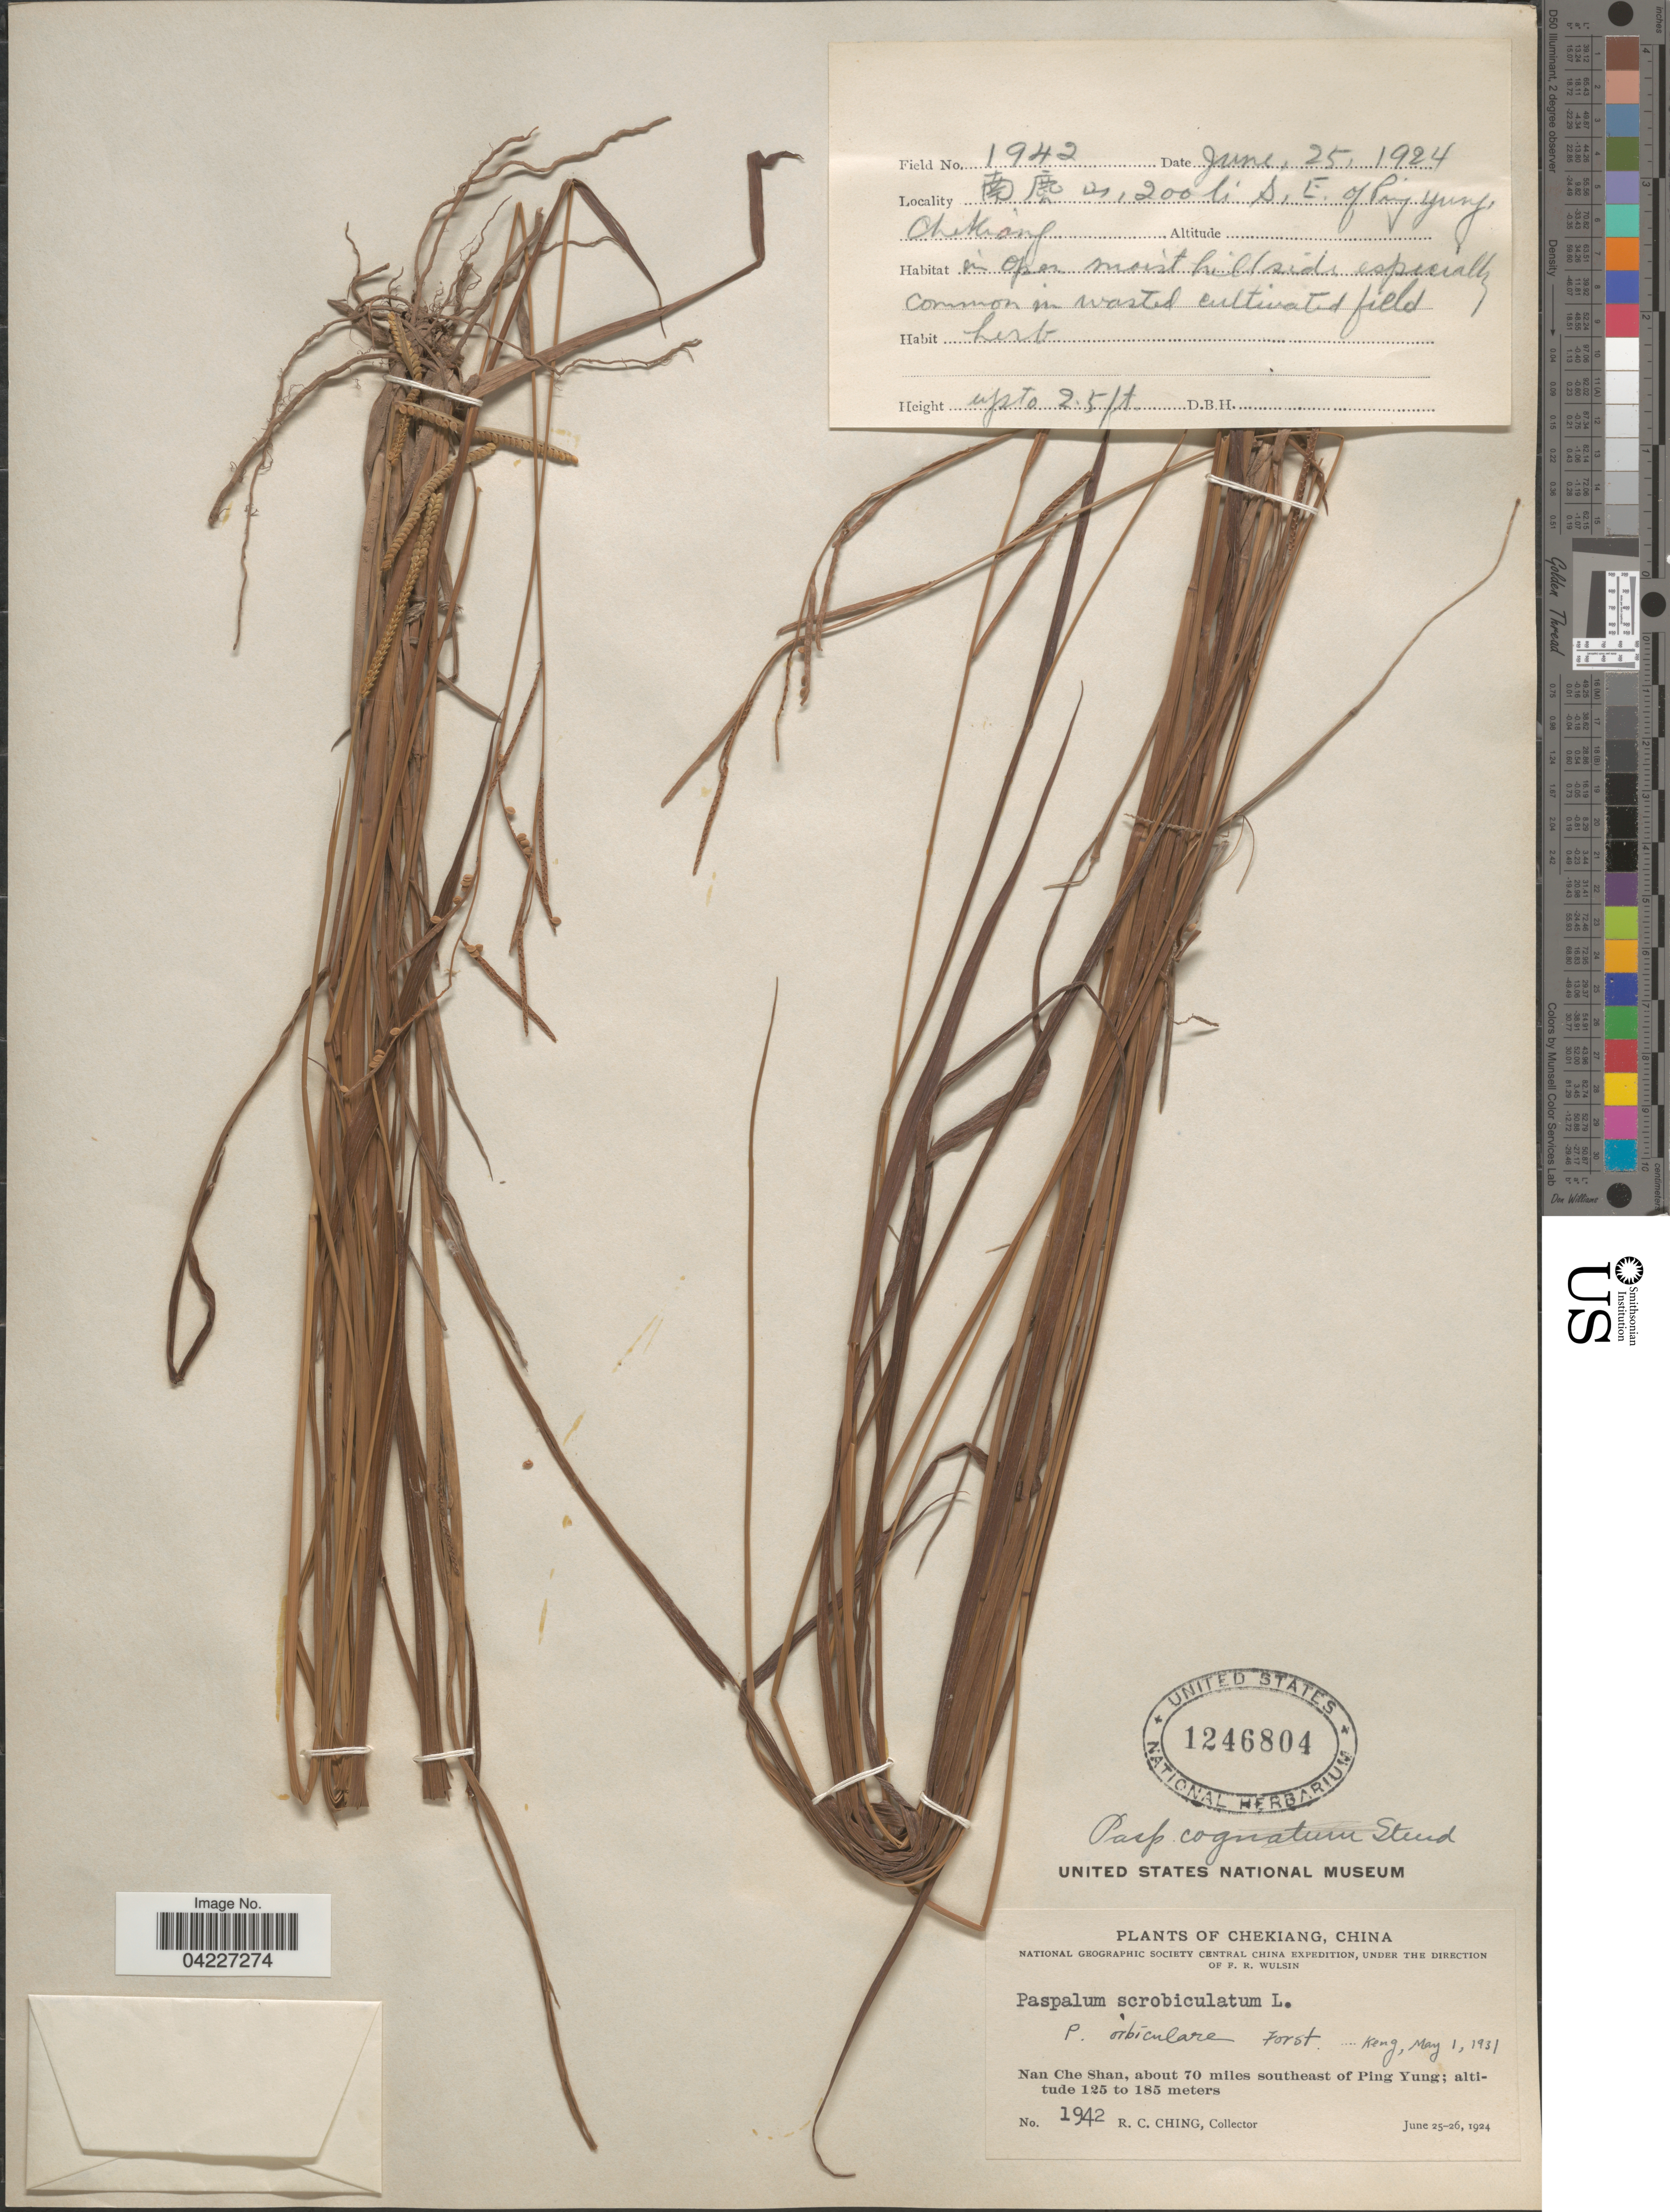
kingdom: Plantae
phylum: Tracheophyta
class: Liliopsida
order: Poales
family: Poaceae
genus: Paspalum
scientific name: Paspalum orbiculare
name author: G. Forst.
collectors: R. C. Ching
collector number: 1942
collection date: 1924-06-25/1924-06-26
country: China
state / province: Zhejiang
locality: Chekiang. National Geographic Society Central China Expedition. Nan Che Shan, about 70 miles southeast of Ping Yung.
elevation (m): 125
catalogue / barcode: US 1246804